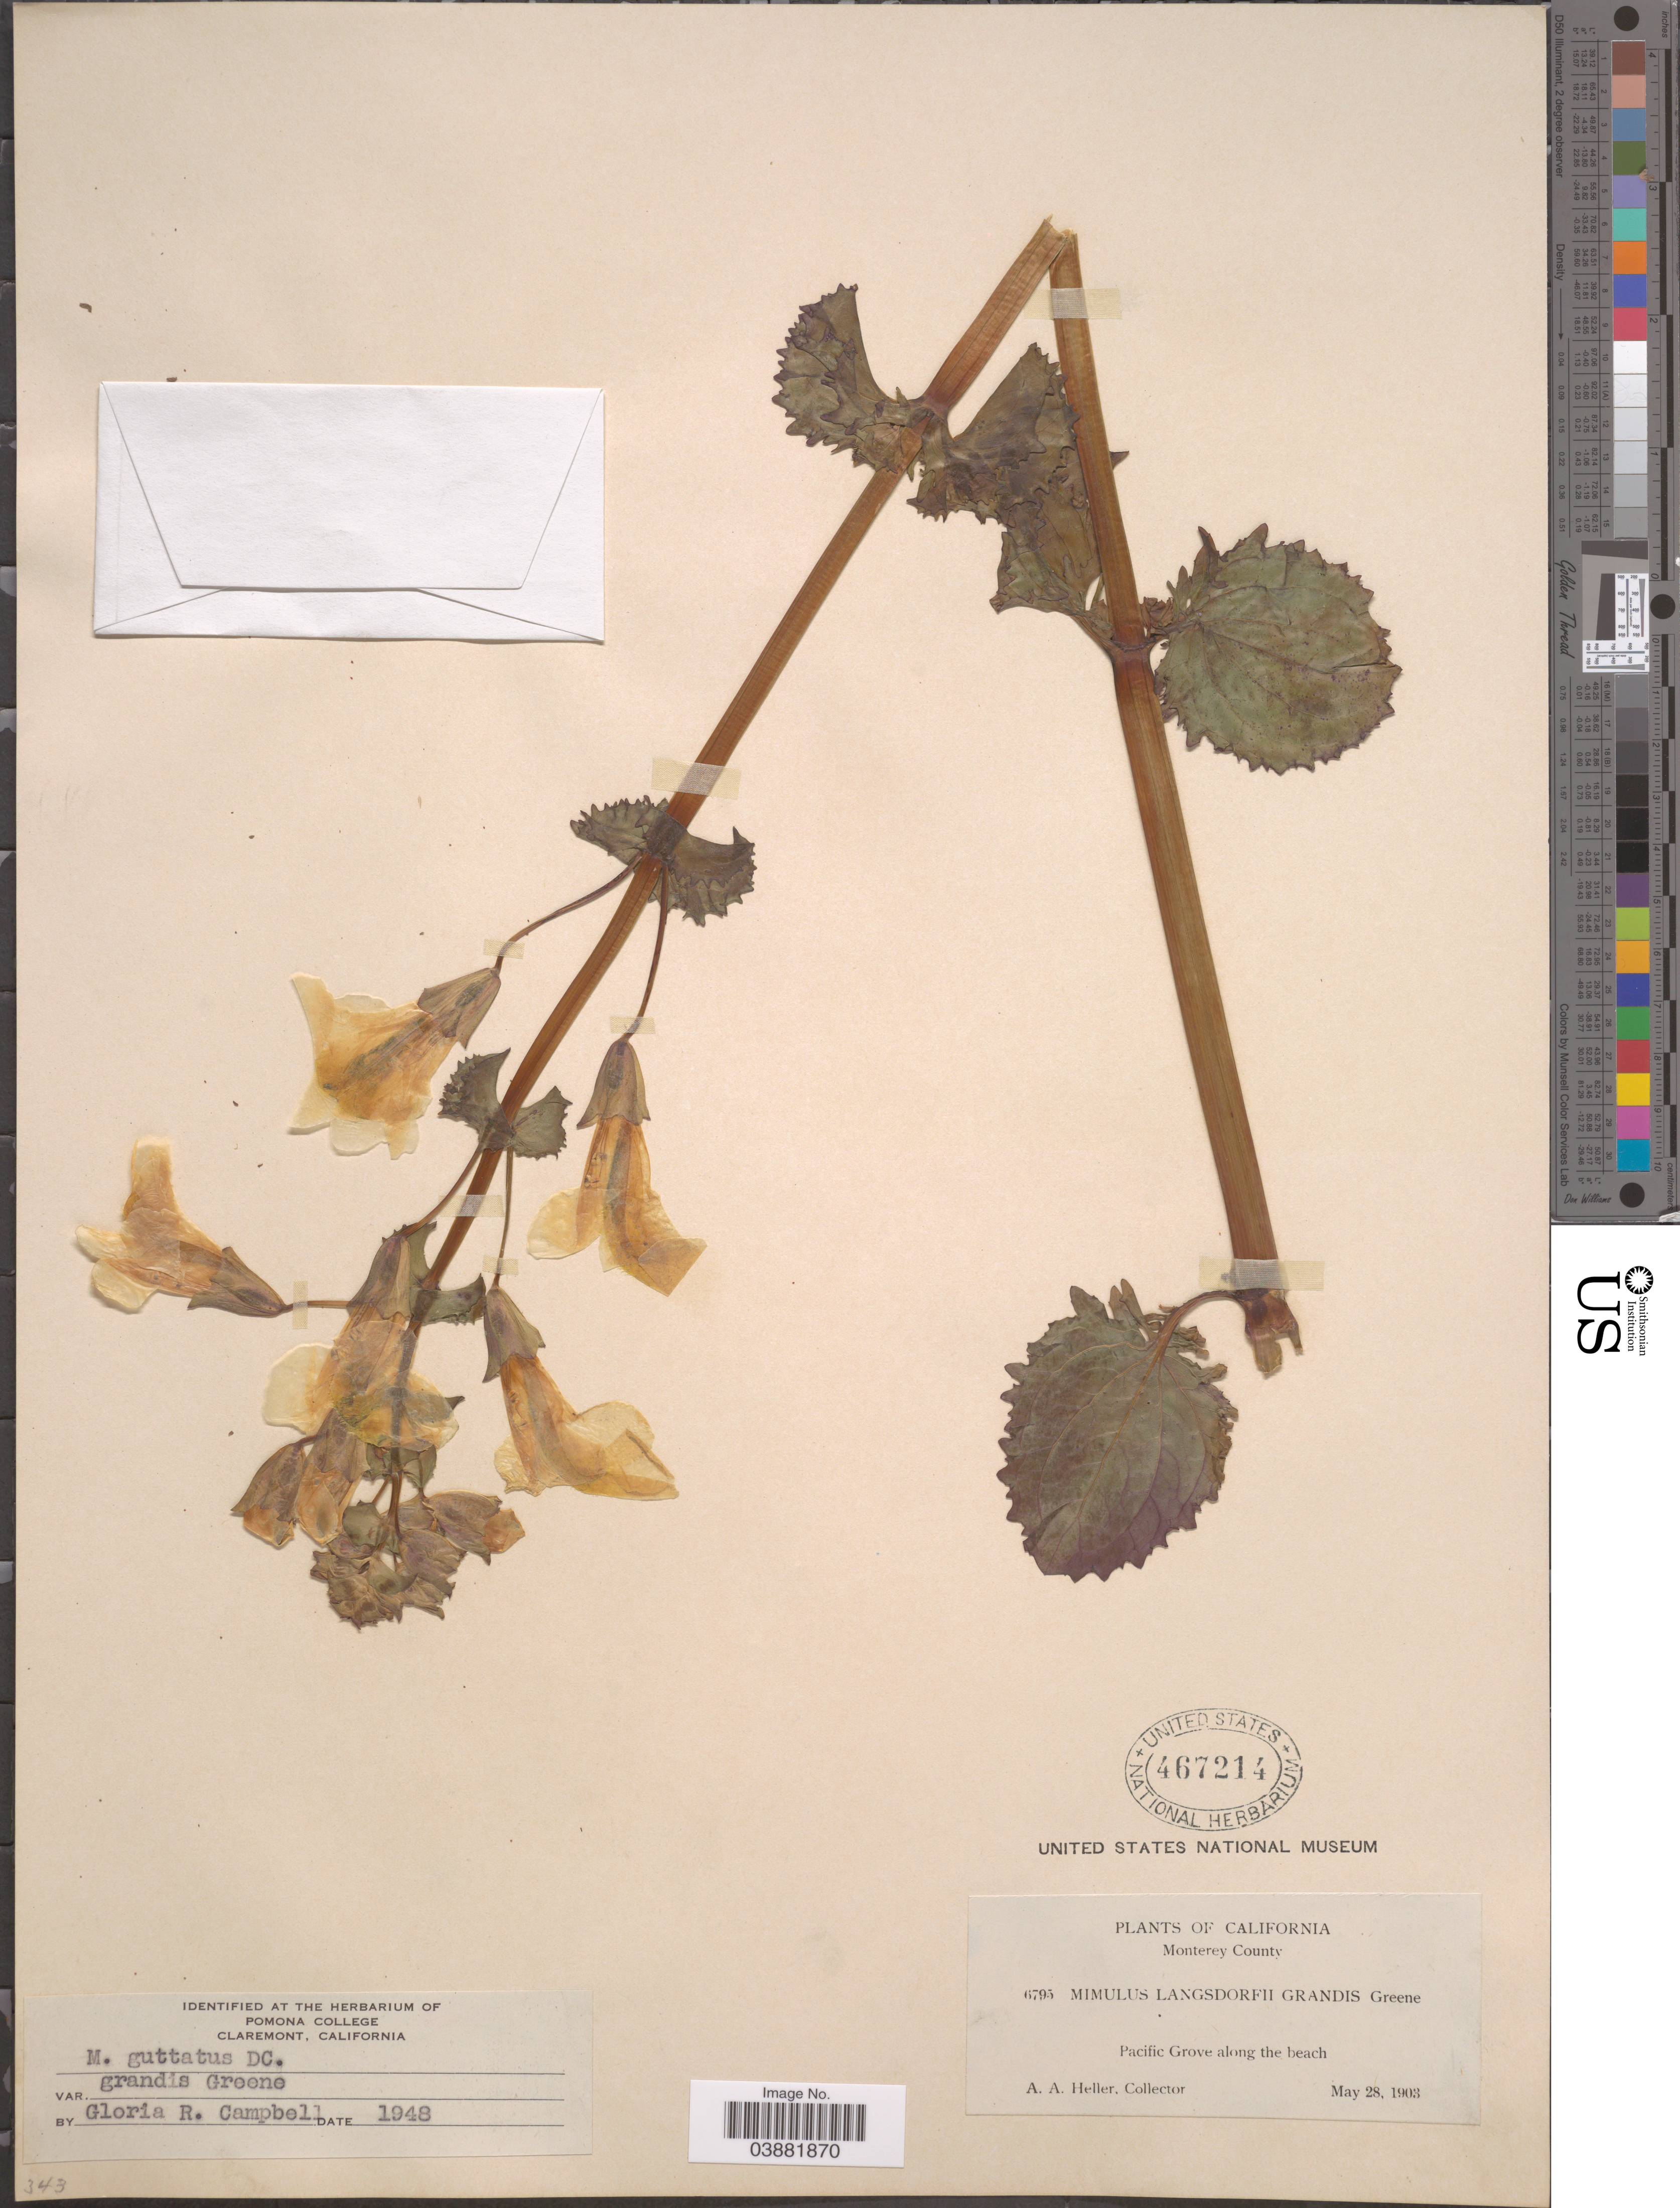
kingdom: Plantae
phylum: Tracheophyta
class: Magnoliopsida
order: Lamiales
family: Phrymaceae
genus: Mimulus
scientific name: Mimulus guttatus var. grandis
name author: Greene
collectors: A. A. Heller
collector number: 6795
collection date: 1903-05-28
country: United States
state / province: California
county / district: Monterey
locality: Monterey County. Pacific Grove along the beach.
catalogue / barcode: US 467214